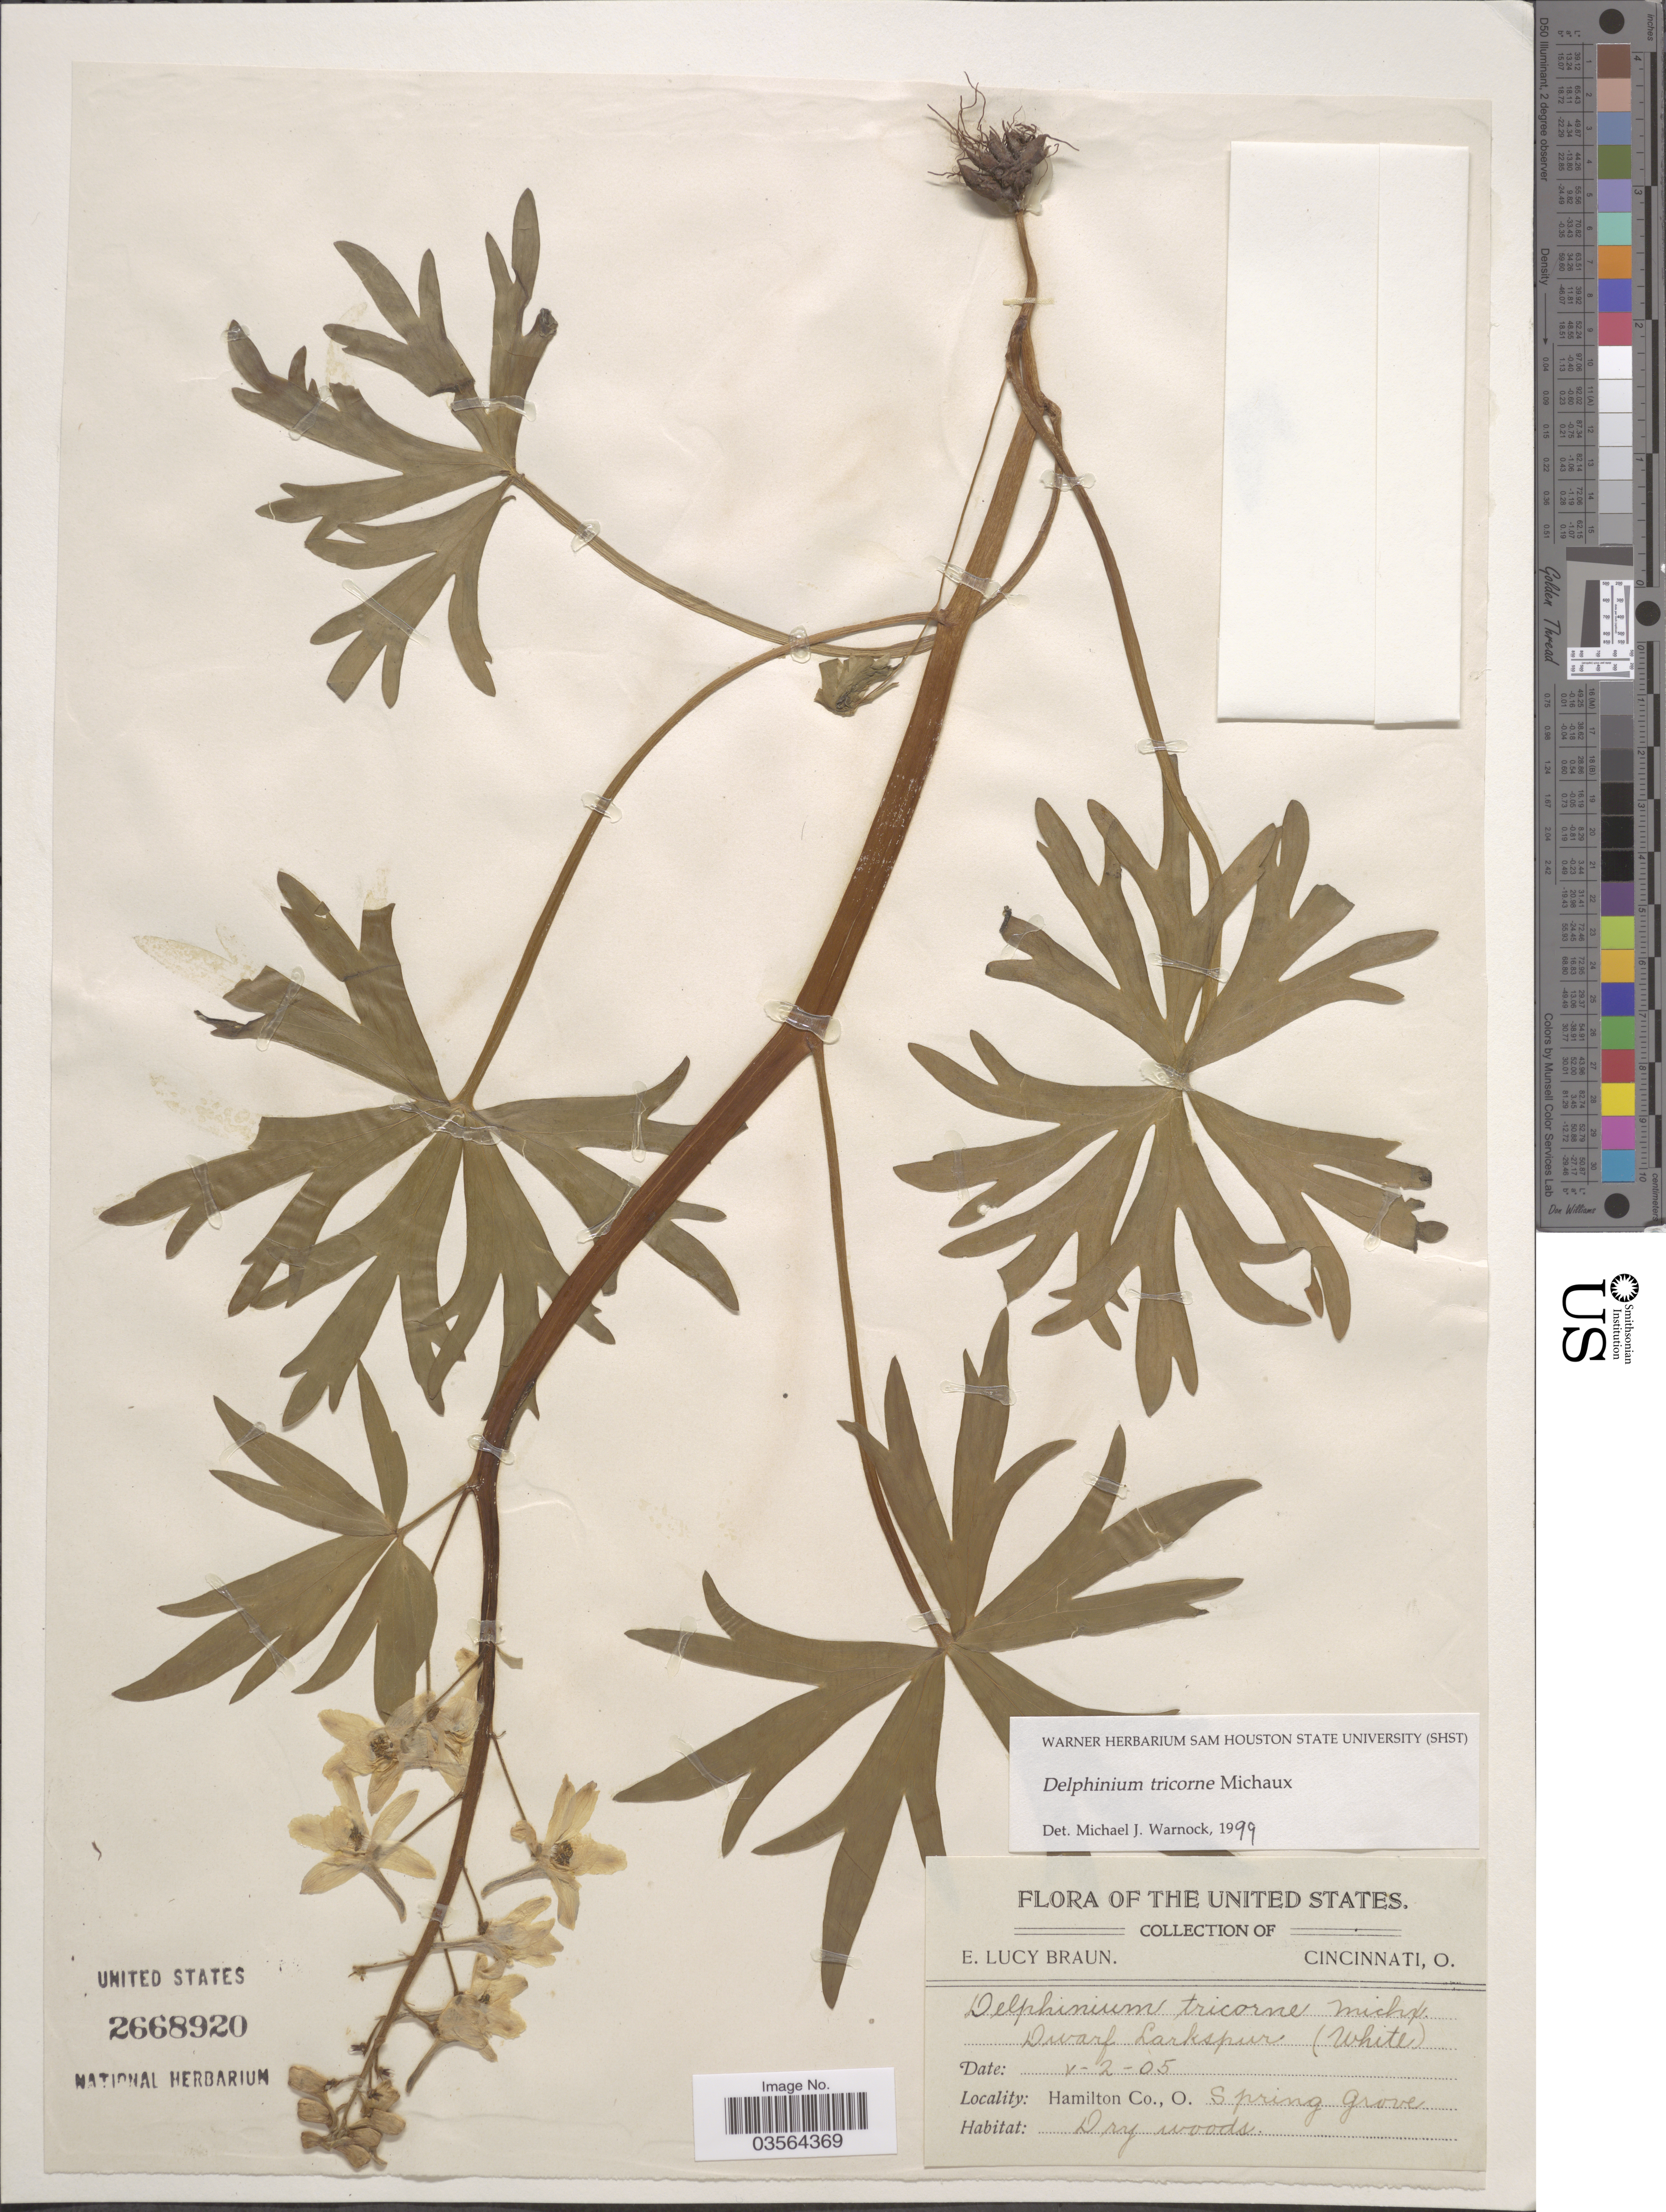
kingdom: Plantae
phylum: Tracheophyta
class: Magnoliopsida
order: Ranunculales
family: Ranunculaceae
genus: Delphinium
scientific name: Delphinium tricorne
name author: Michx.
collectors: E. L. Braun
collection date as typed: Transcribed d/m/y: 2/5/5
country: United States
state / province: Ohio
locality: Hamilton Co., Spring Grove.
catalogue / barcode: US 2668920